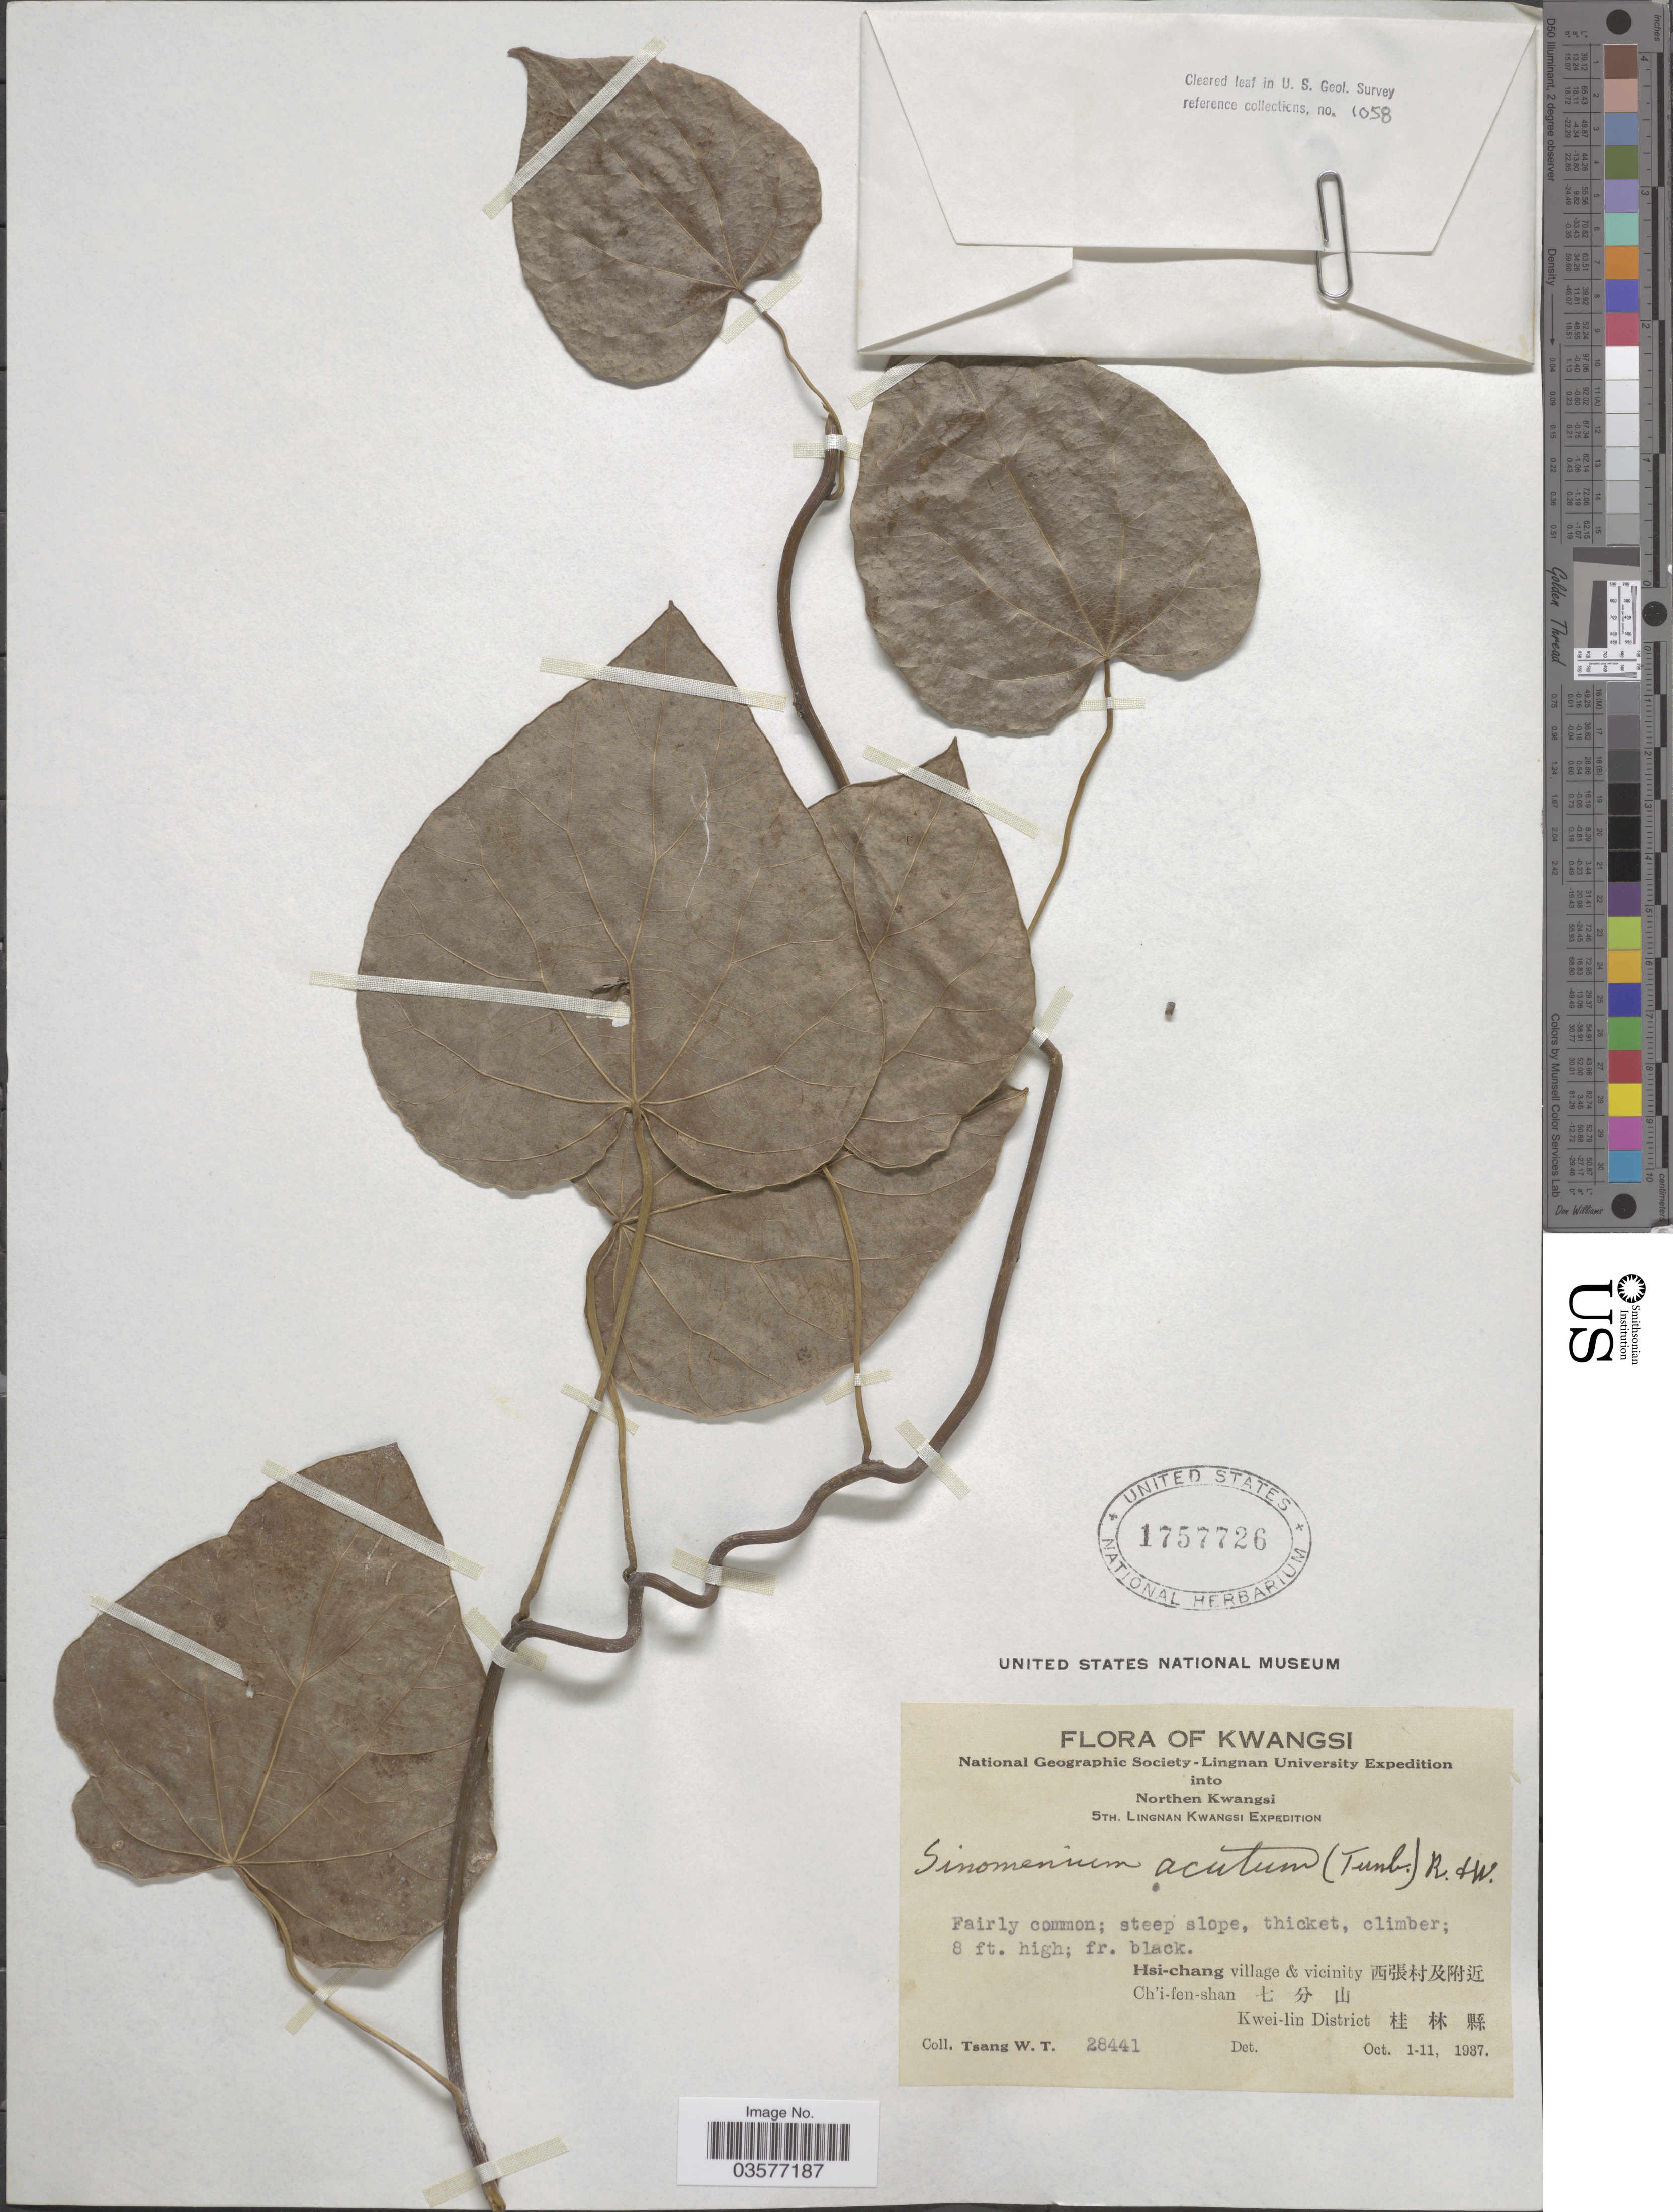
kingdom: Plantae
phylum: Tracheophyta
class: Magnoliopsida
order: Ranunculales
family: Menispermaceae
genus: Sinomenium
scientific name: Sinomenium acutum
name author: (Thunb.) Rehder & E.H. Wilson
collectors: W. T. Tsang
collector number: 28441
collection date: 1937-10-01/1937-10-11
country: China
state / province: Guangxi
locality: Kwangsi. Northern Kwangsi. Hsi-chang village & vicinity X, Ch'i-fen-shan X. Kwei-lin District X.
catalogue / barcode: US 1757726